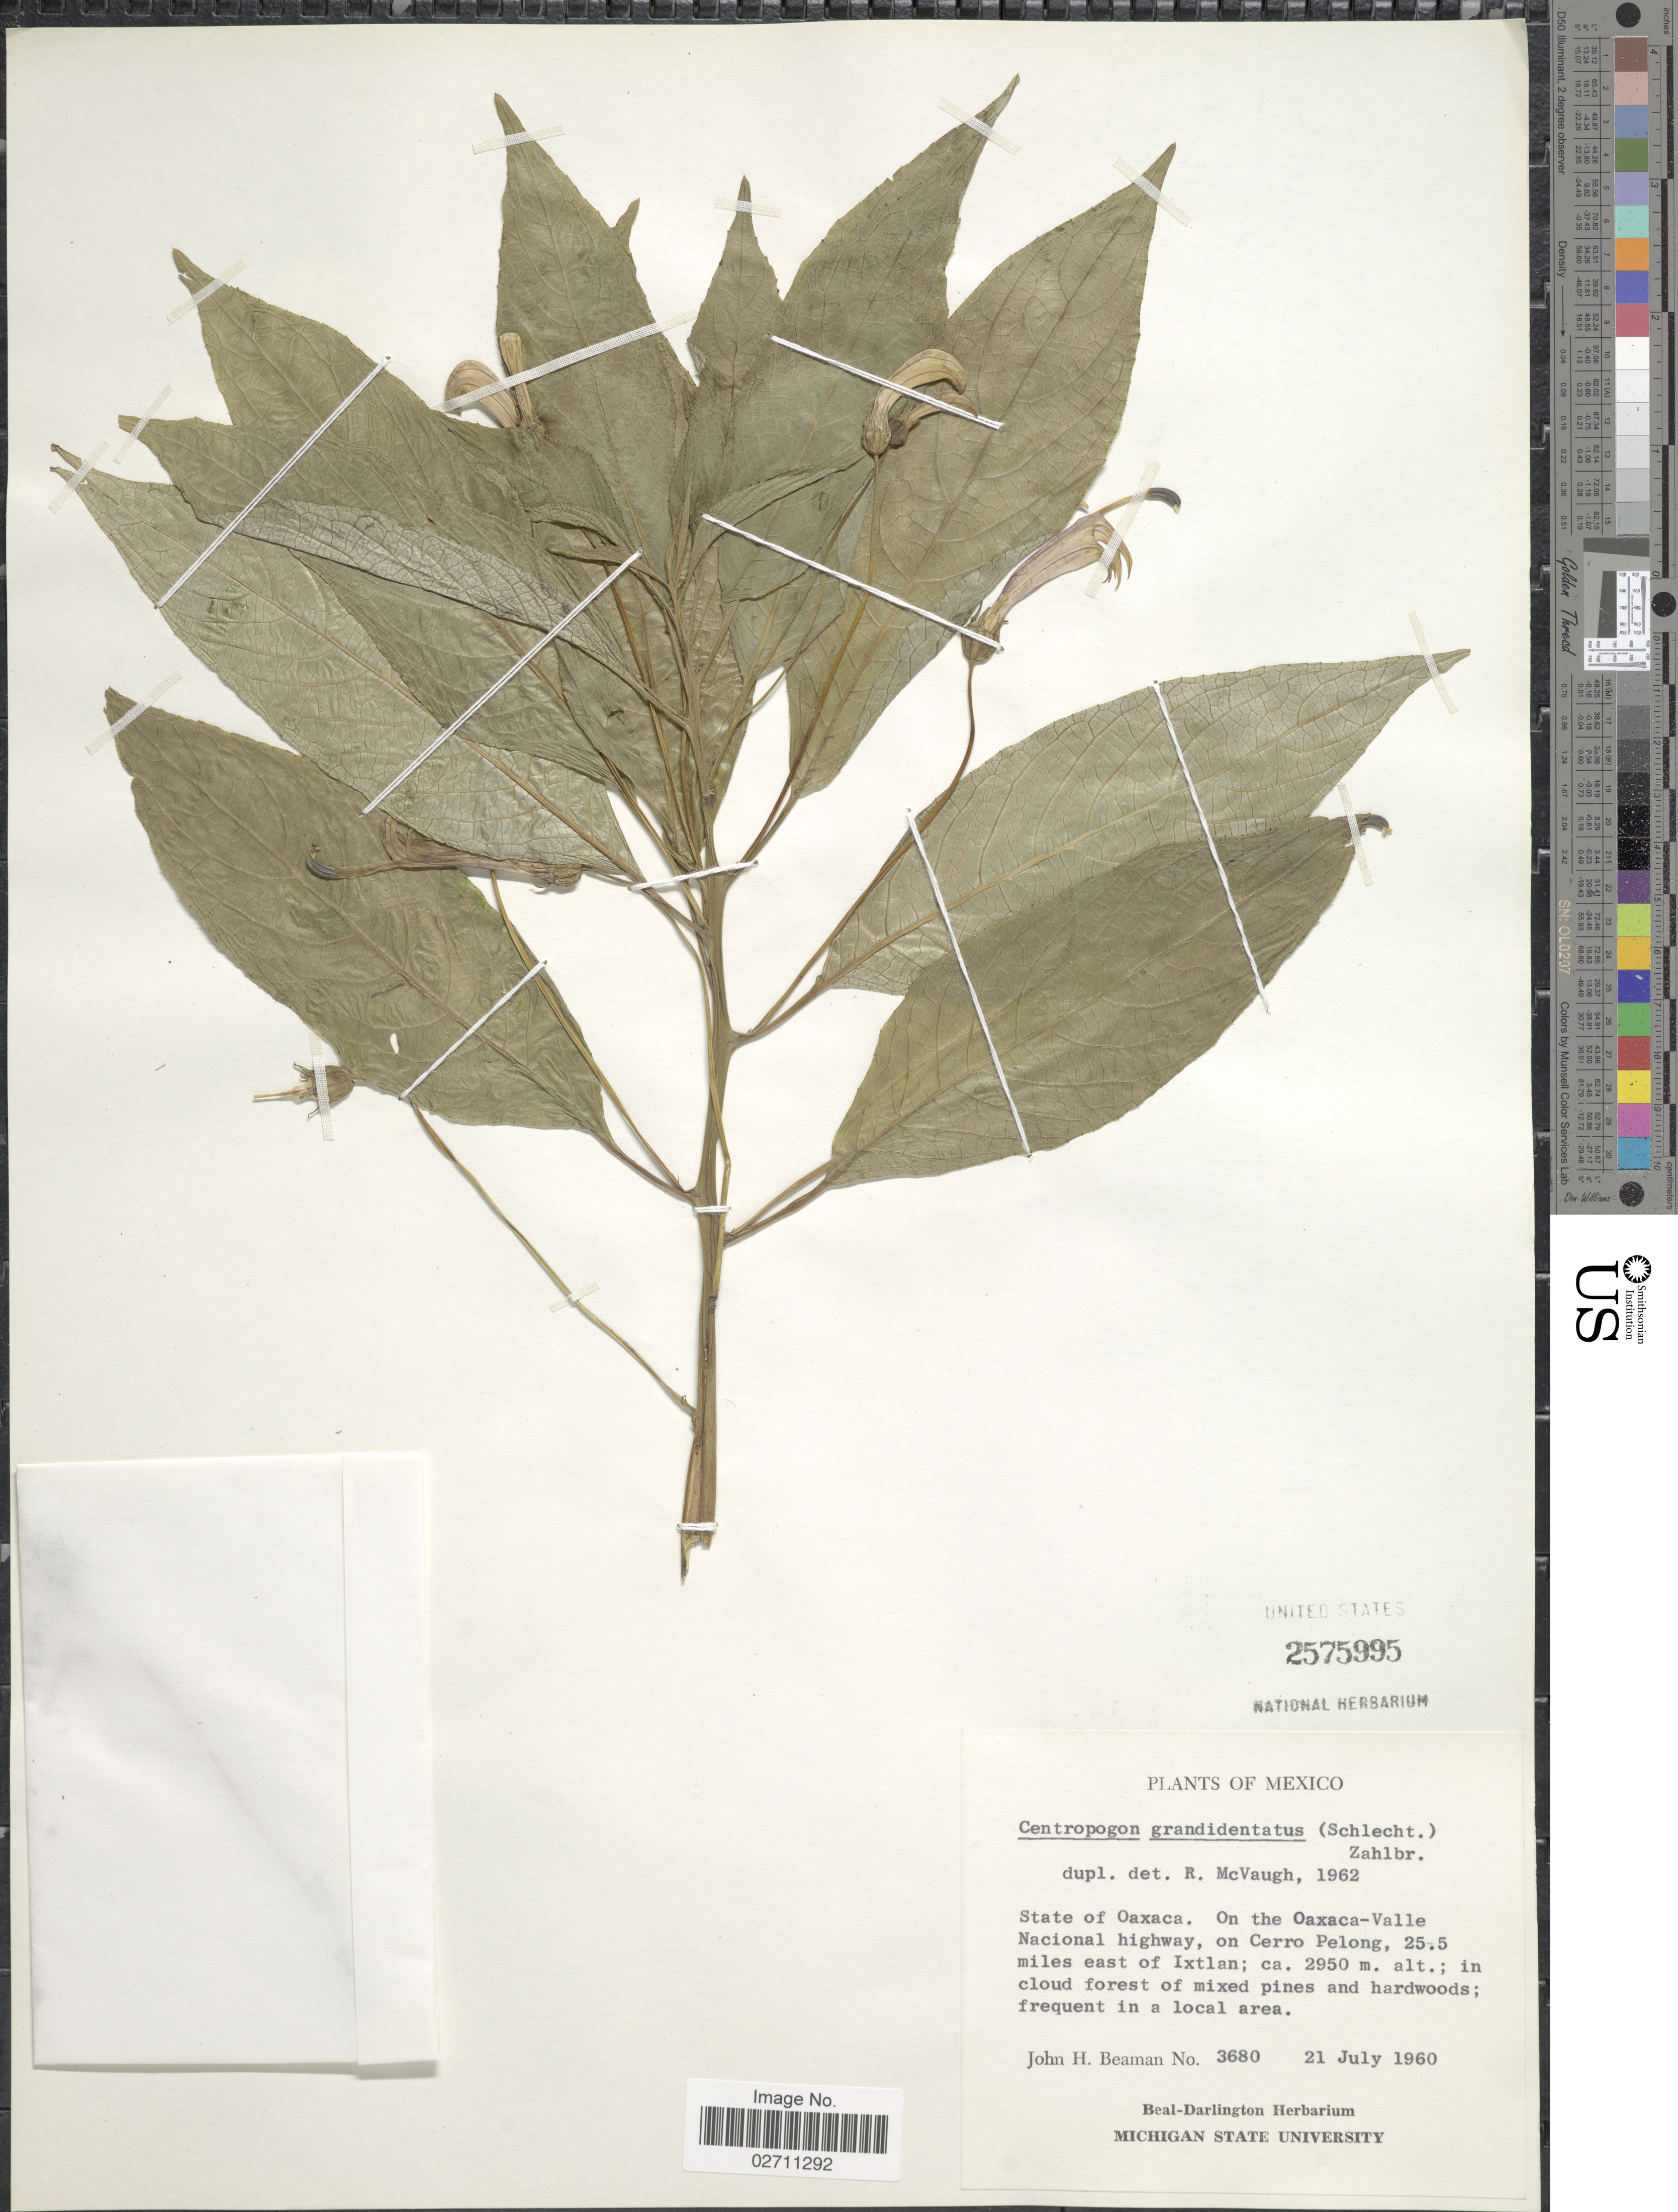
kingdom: Plantae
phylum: Tracheophyta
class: Magnoliopsida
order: Asterales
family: Campanulaceae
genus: Centropogon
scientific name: Centropogon grandidentatus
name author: (Schltdl.) Zahlbr.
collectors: J. H. Beaman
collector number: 3680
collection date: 1960-07-21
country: Mexico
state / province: Oaxaca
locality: On the Oaxaca-Valle Nacional highway, on Cerro Pelong, 25.5 miles east of Ixtlan.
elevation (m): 2950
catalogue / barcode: US 2575995